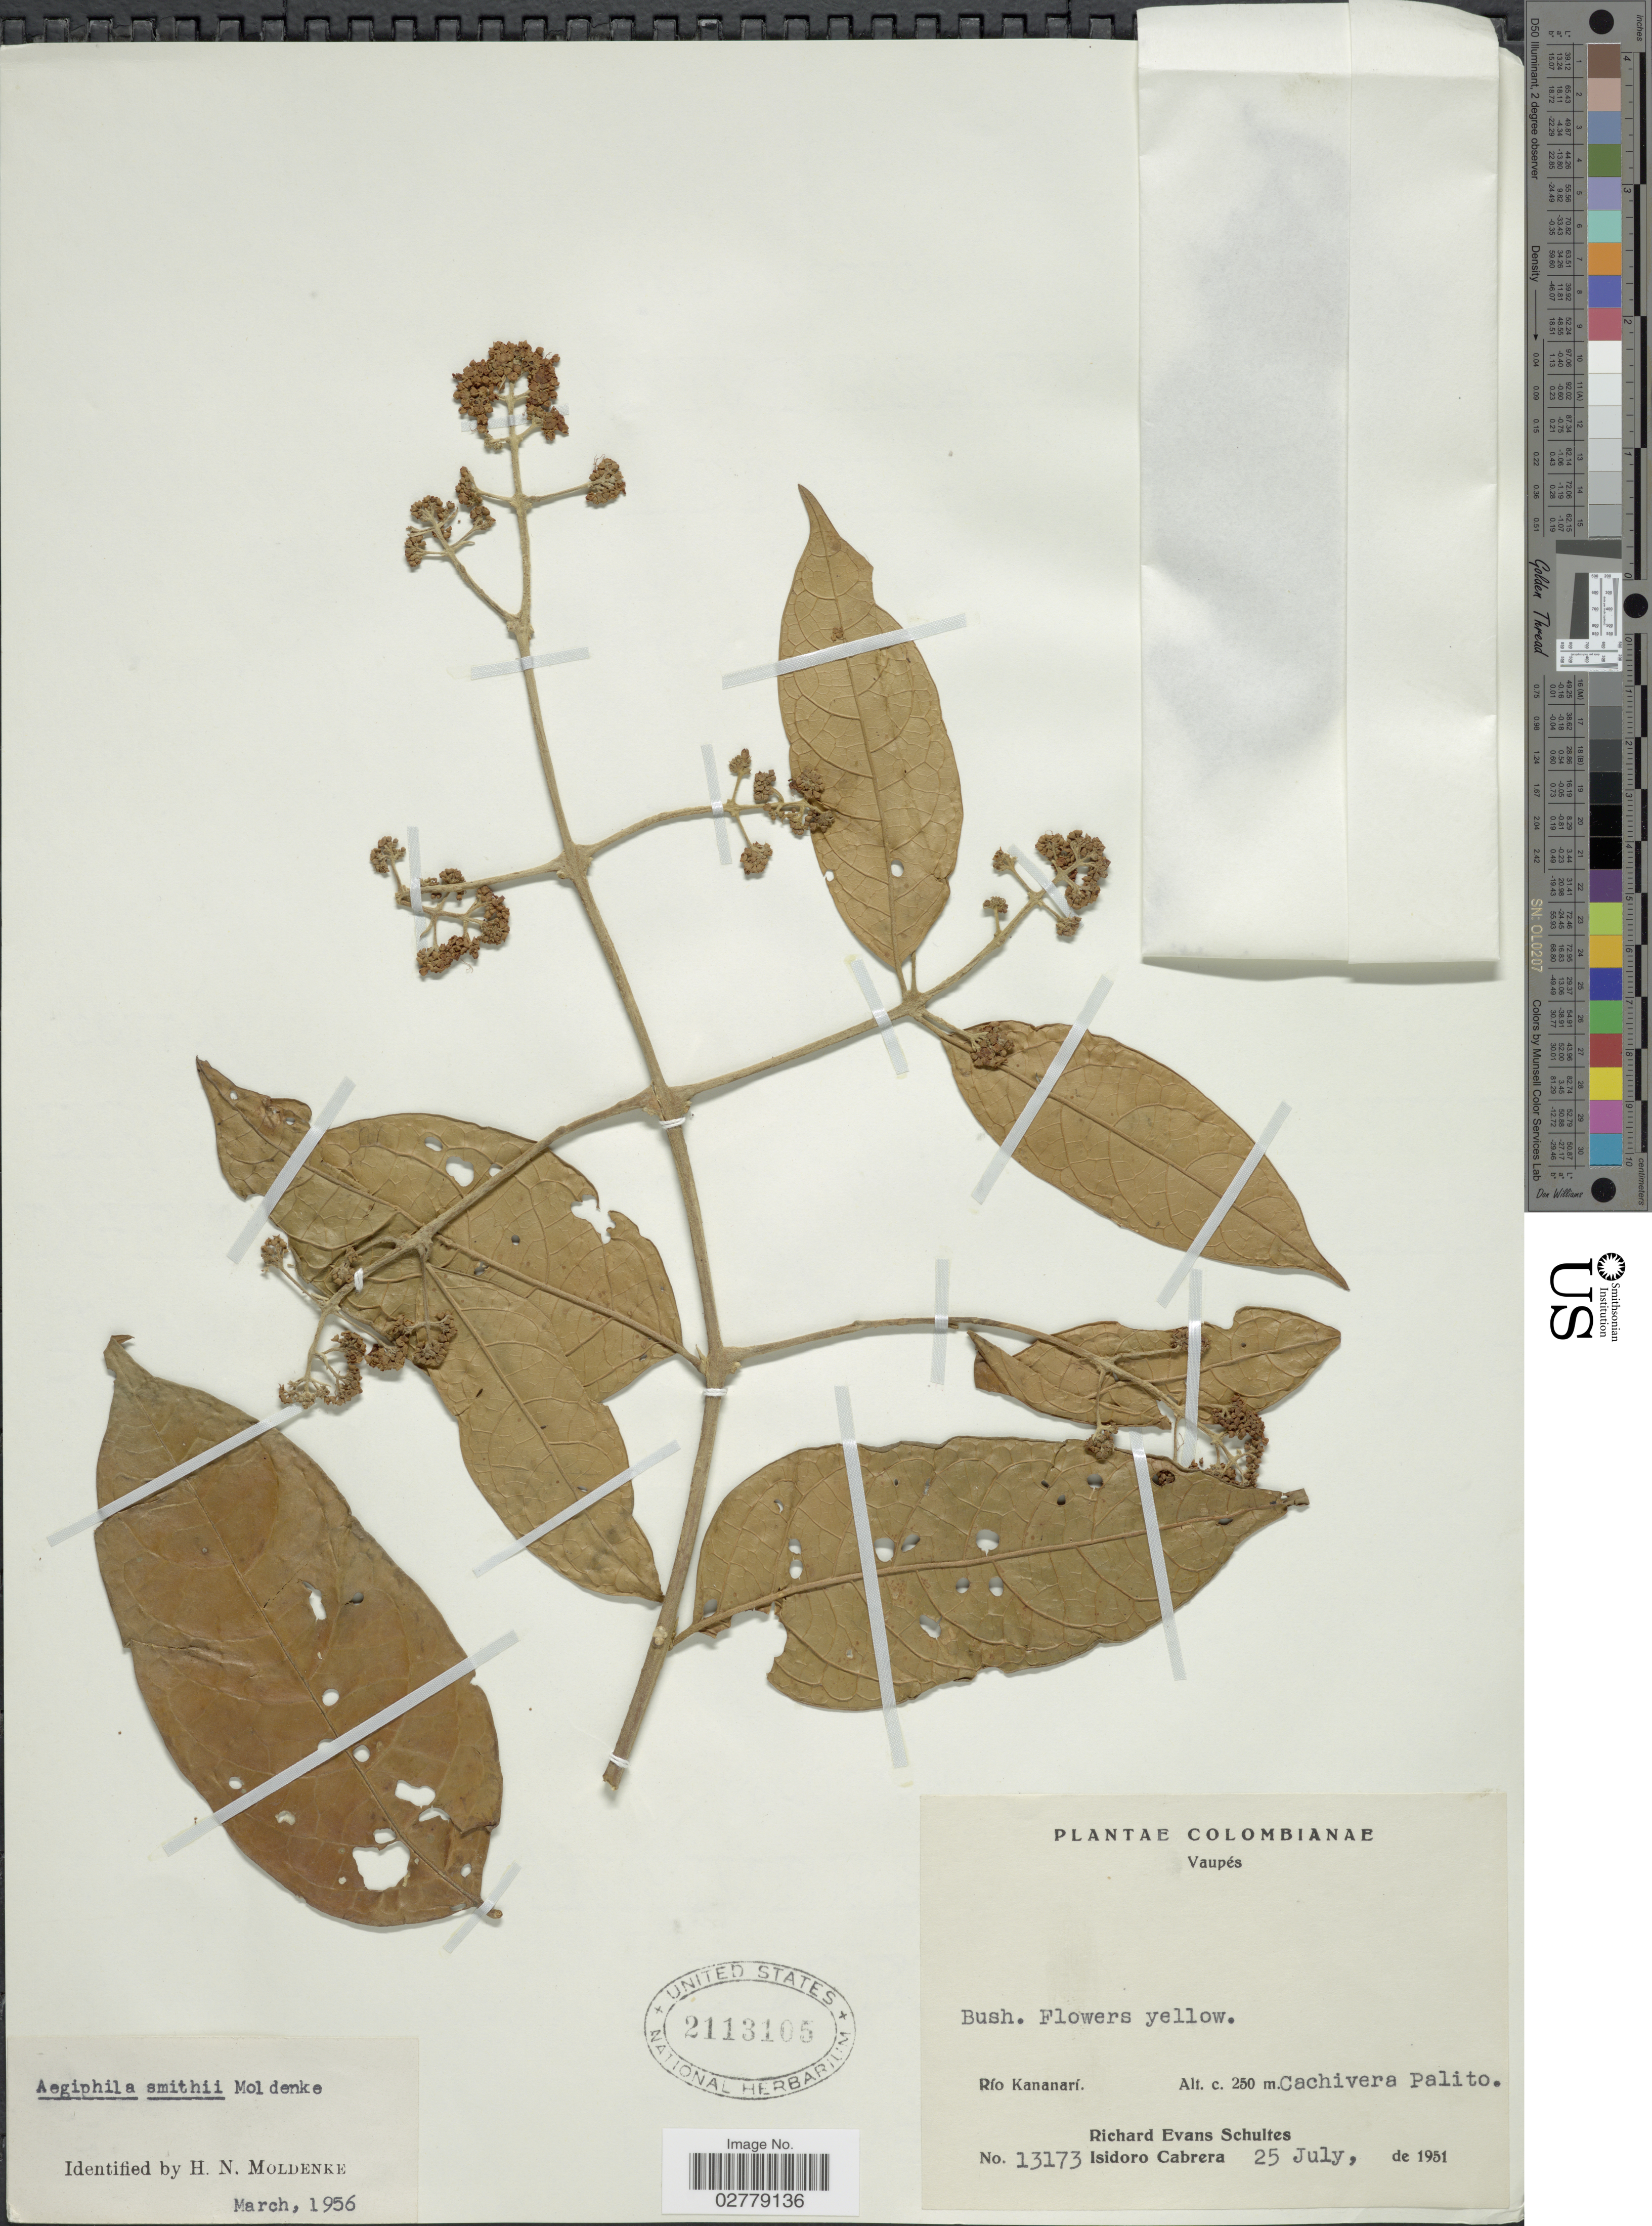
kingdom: Plantae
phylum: Tracheophyta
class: Magnoliopsida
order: Lamiales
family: Lamiaceae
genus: Aegiphila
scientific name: Aegiphila smithii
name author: Moldenke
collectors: R. E. Schultes & I. Cabrera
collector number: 13173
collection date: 1951-07-25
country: Colombia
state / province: Vaupés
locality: Río Kananarí, Cachivera Palito.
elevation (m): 250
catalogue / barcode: US 2113105